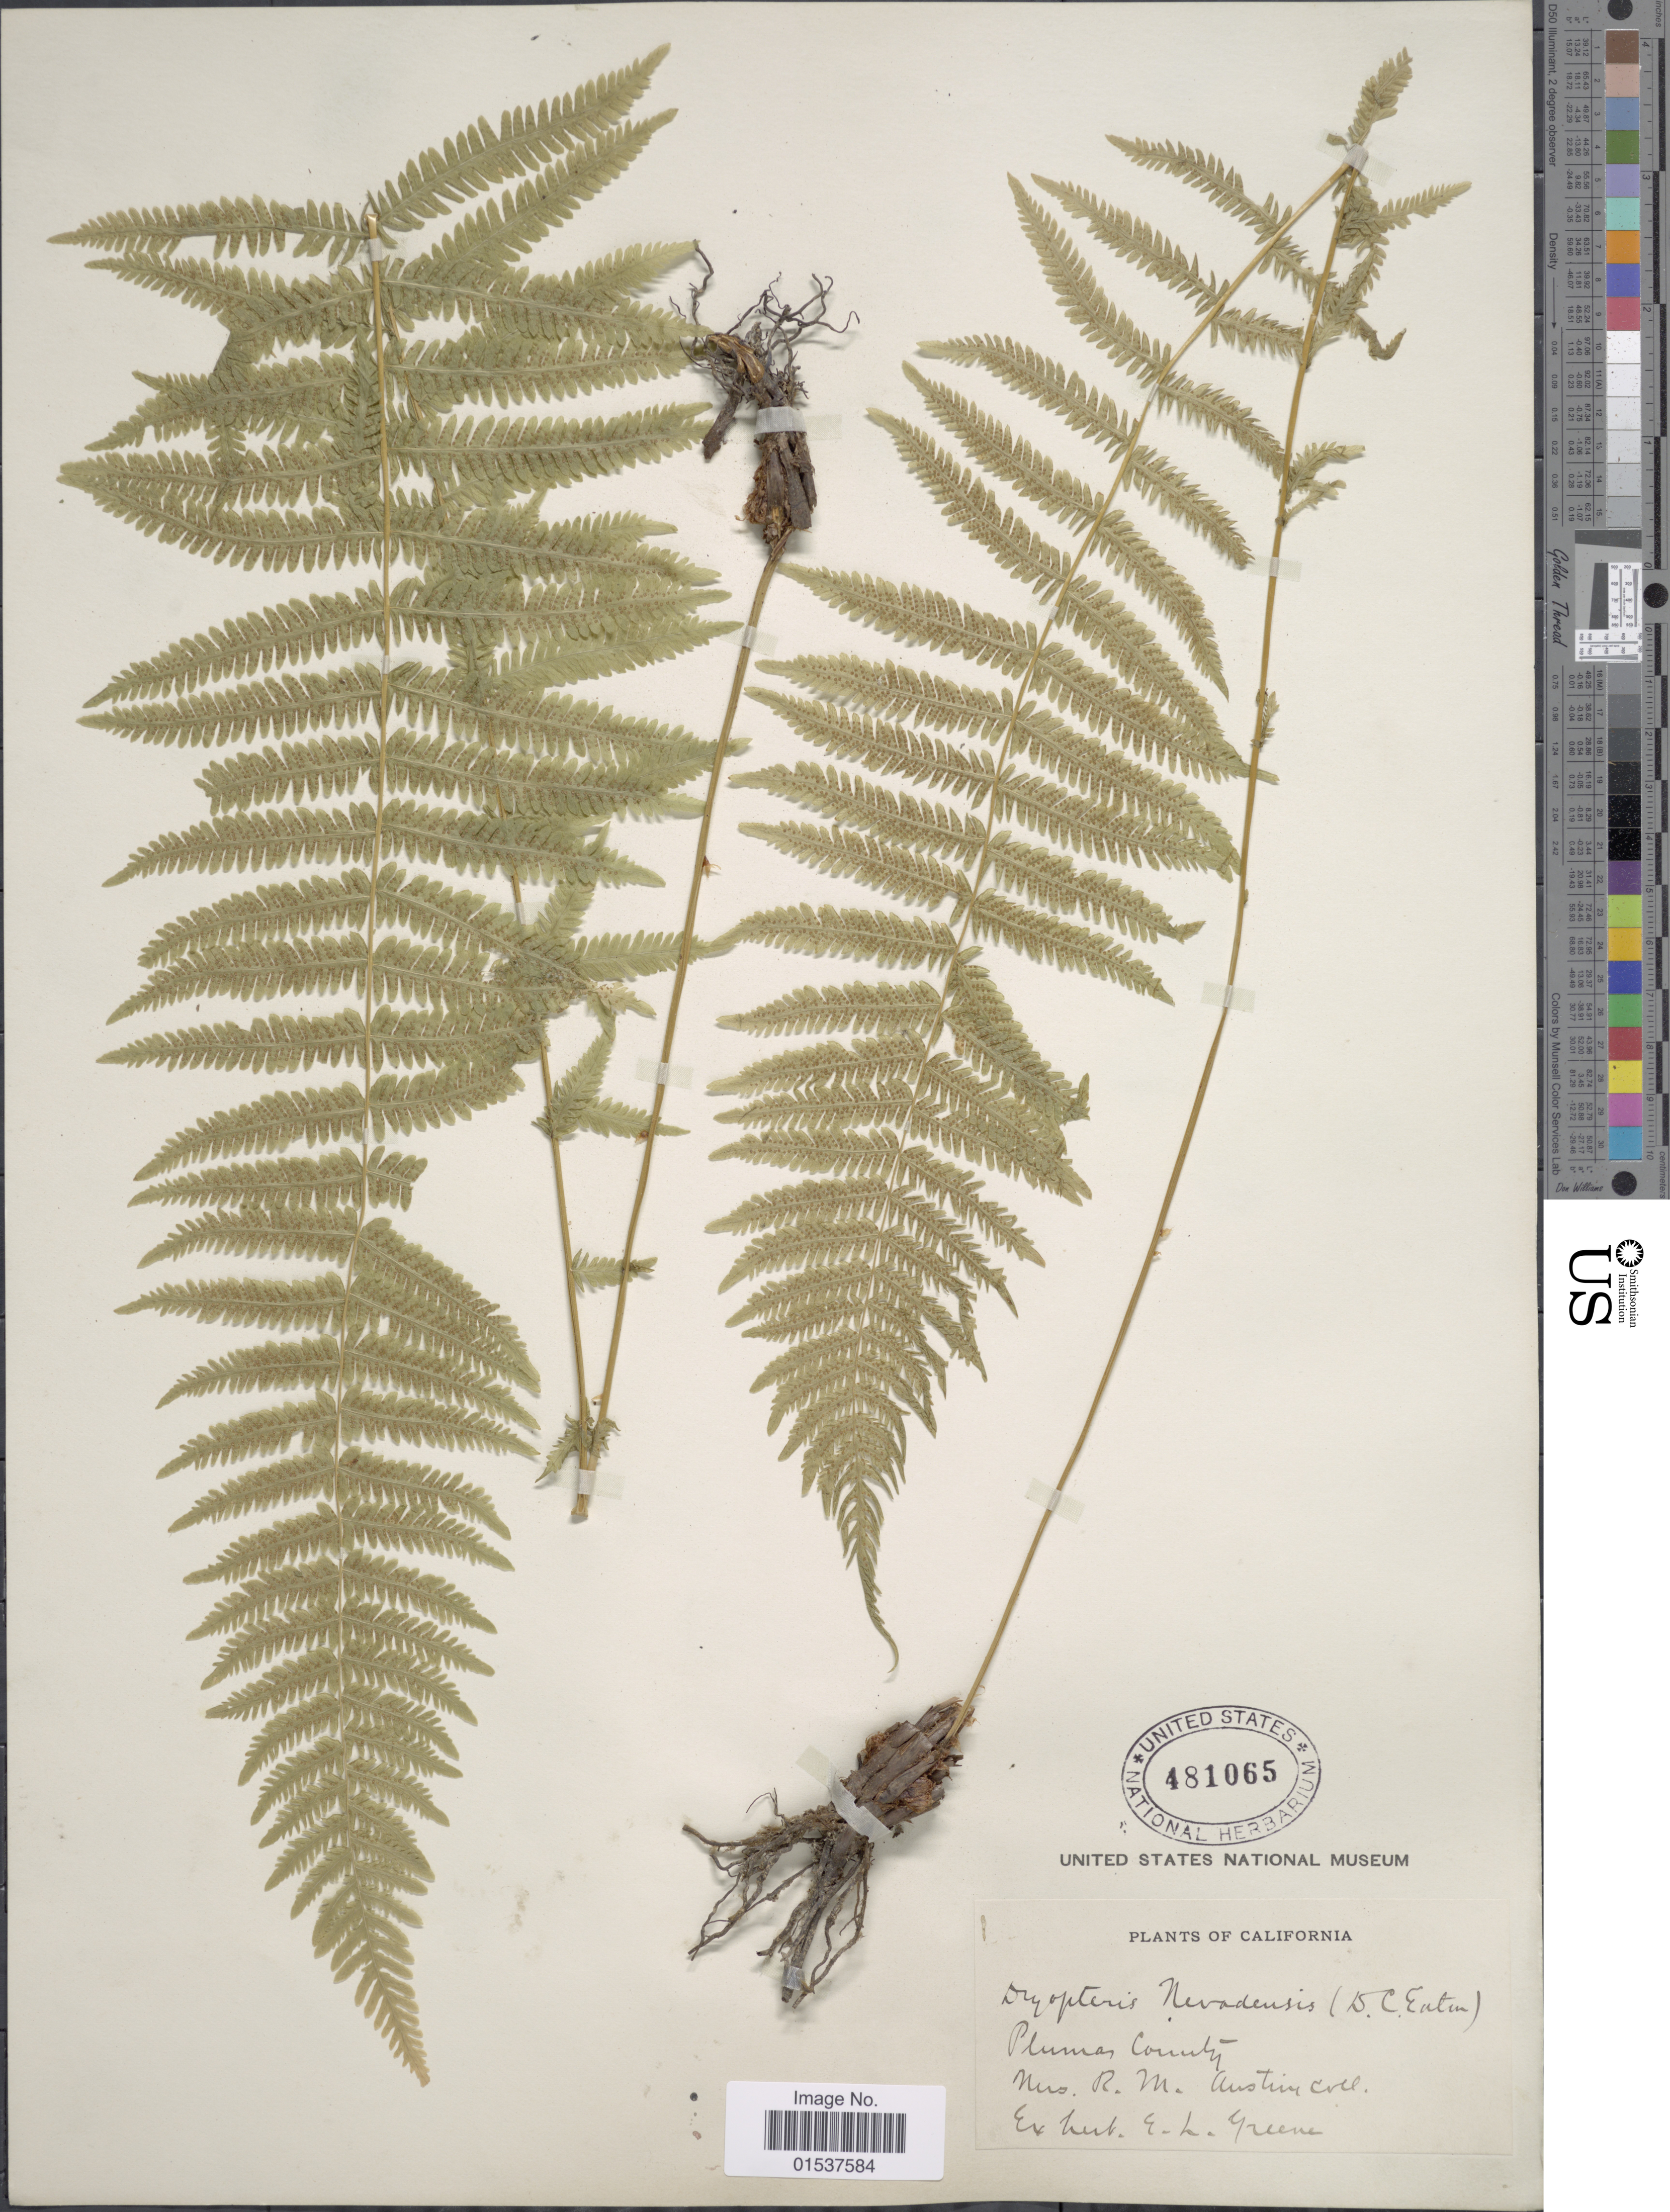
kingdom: Plantae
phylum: Tracheophyta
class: Polypodiopsida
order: Polypodiales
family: Thelypteridaceae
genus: Parathelypteris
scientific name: Parathelypteris nevadensis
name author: (Baker) Holttum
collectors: R. Austin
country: United States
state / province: California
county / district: Plumas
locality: Plumas County.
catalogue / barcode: US 481065